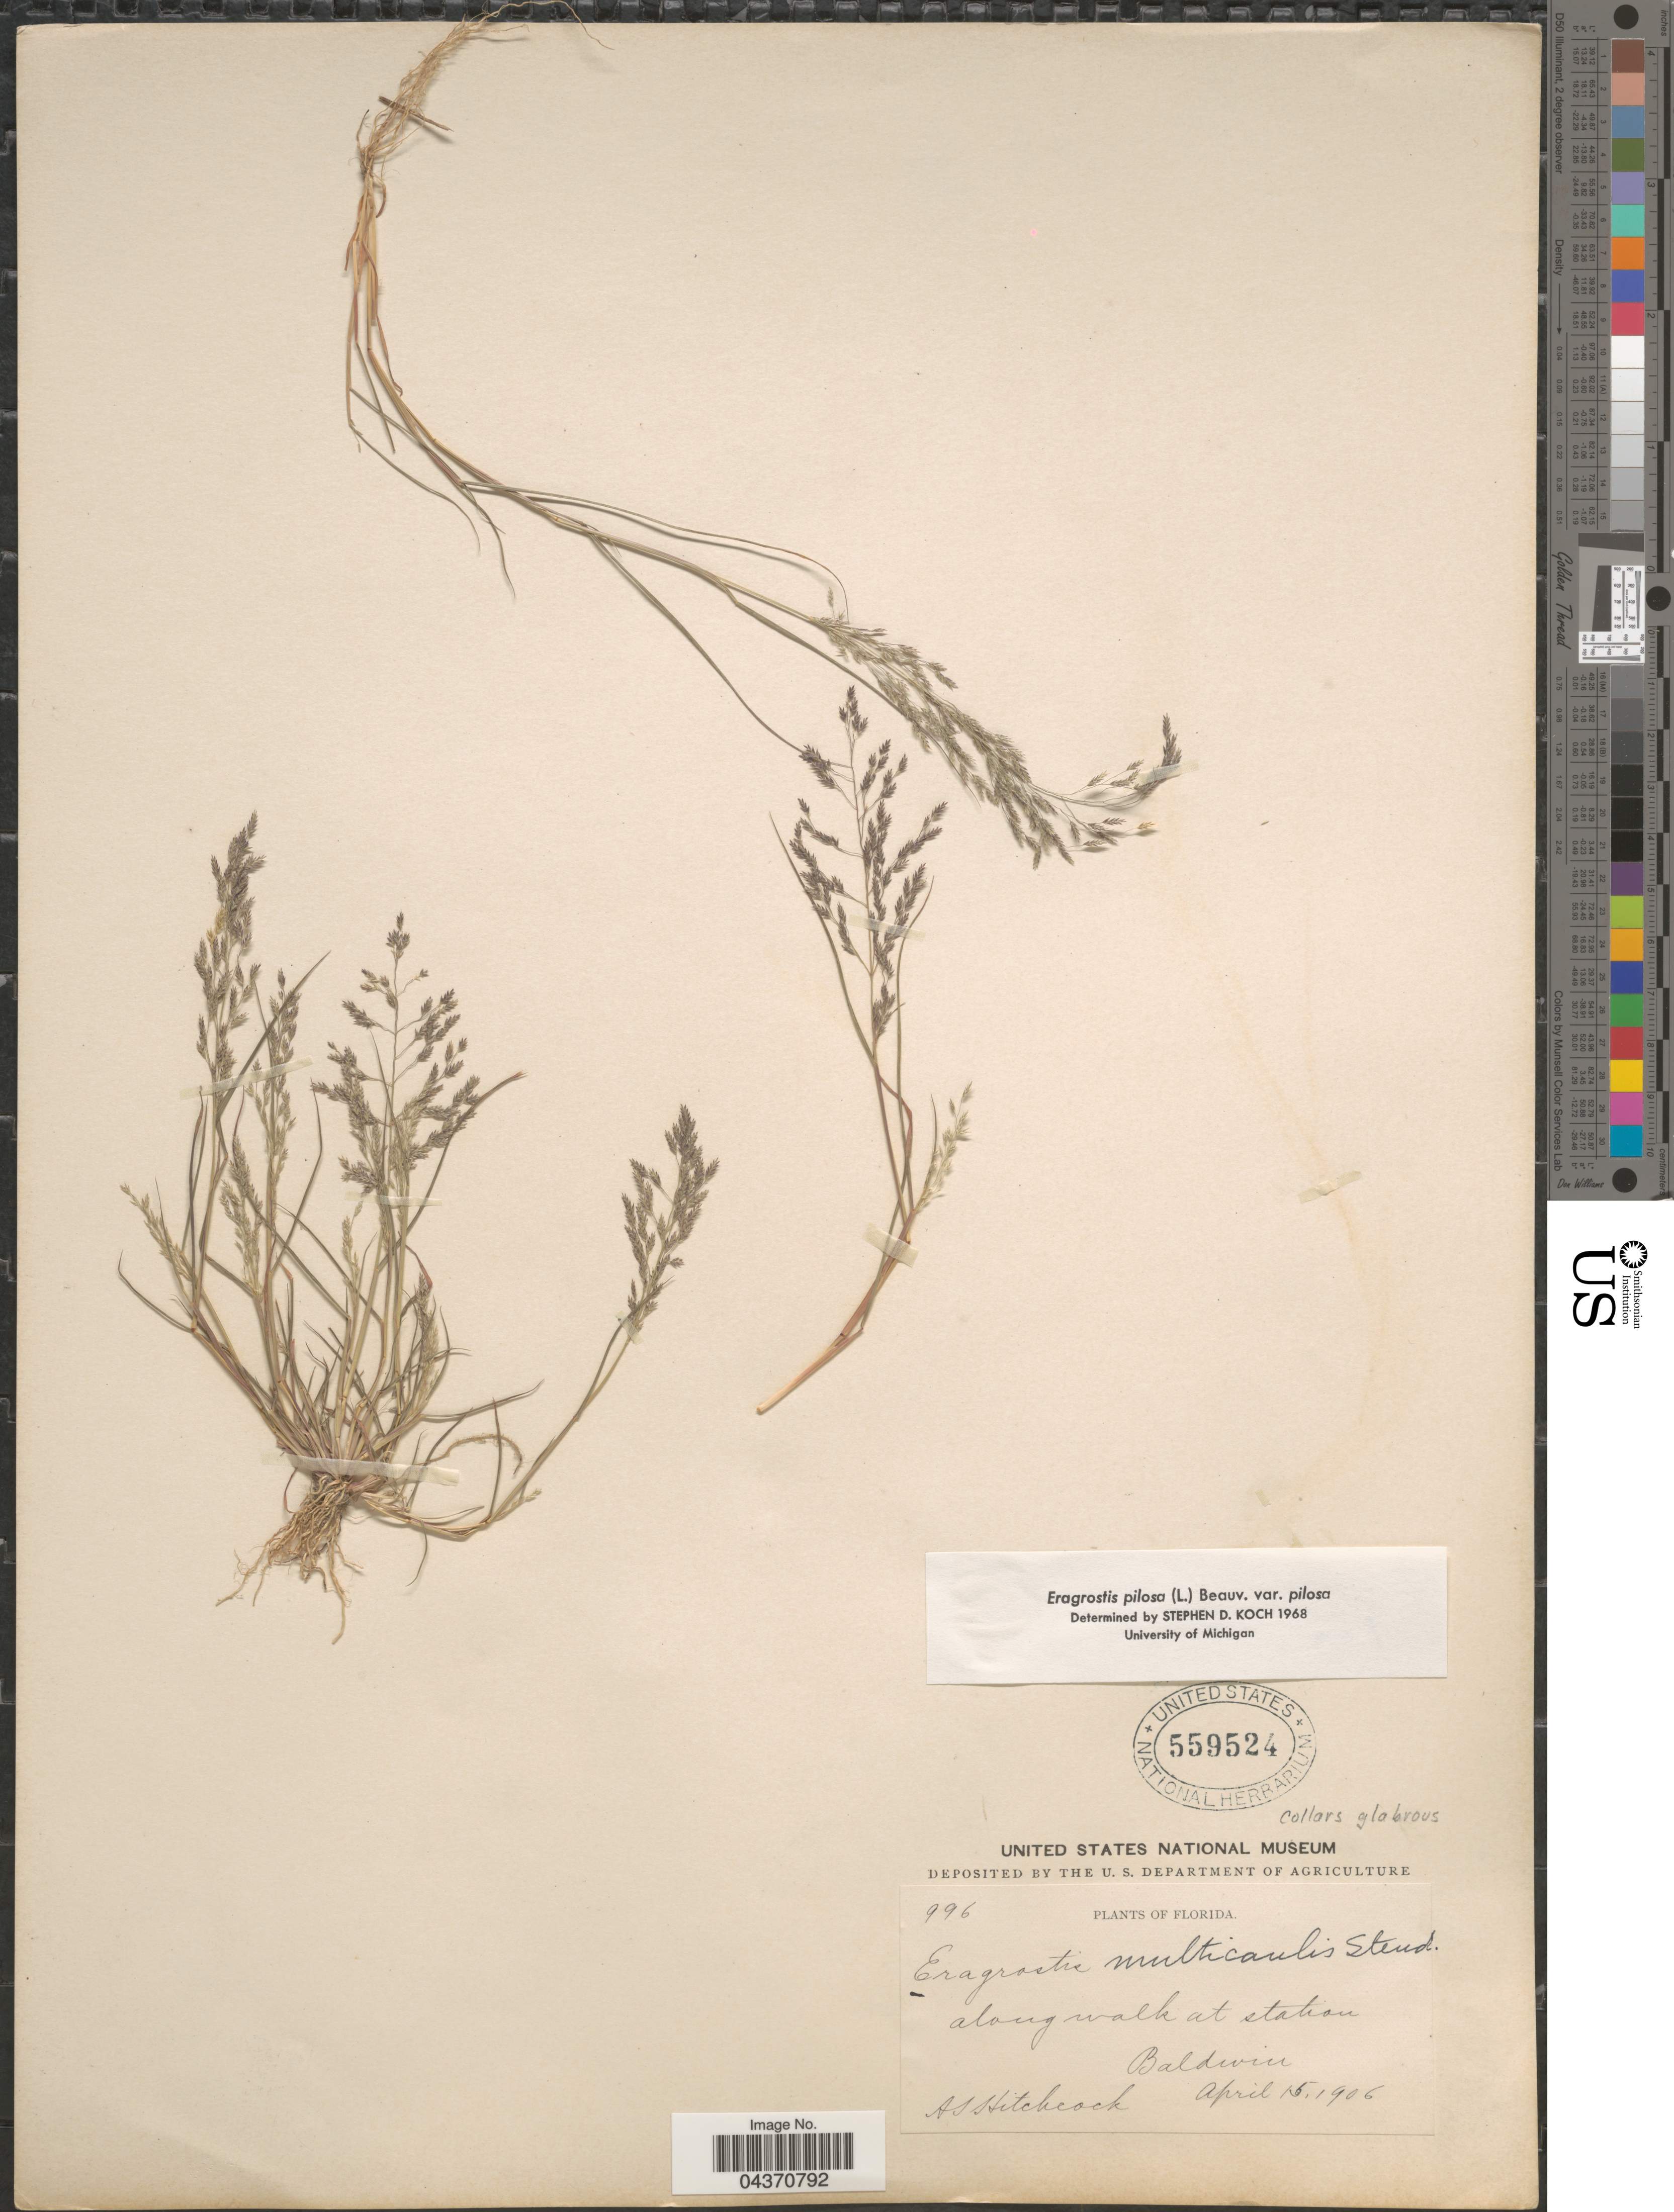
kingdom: Plantae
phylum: Tracheophyta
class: Liliopsida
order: Poales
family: Poaceae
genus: Eragrostis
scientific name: Eragrostis pilosa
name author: (L.) P. Beauv.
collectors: A. S. Hitchcock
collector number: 996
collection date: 1906-04-15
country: United States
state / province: Florida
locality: Along walk at station Baldwin.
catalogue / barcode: US 559524